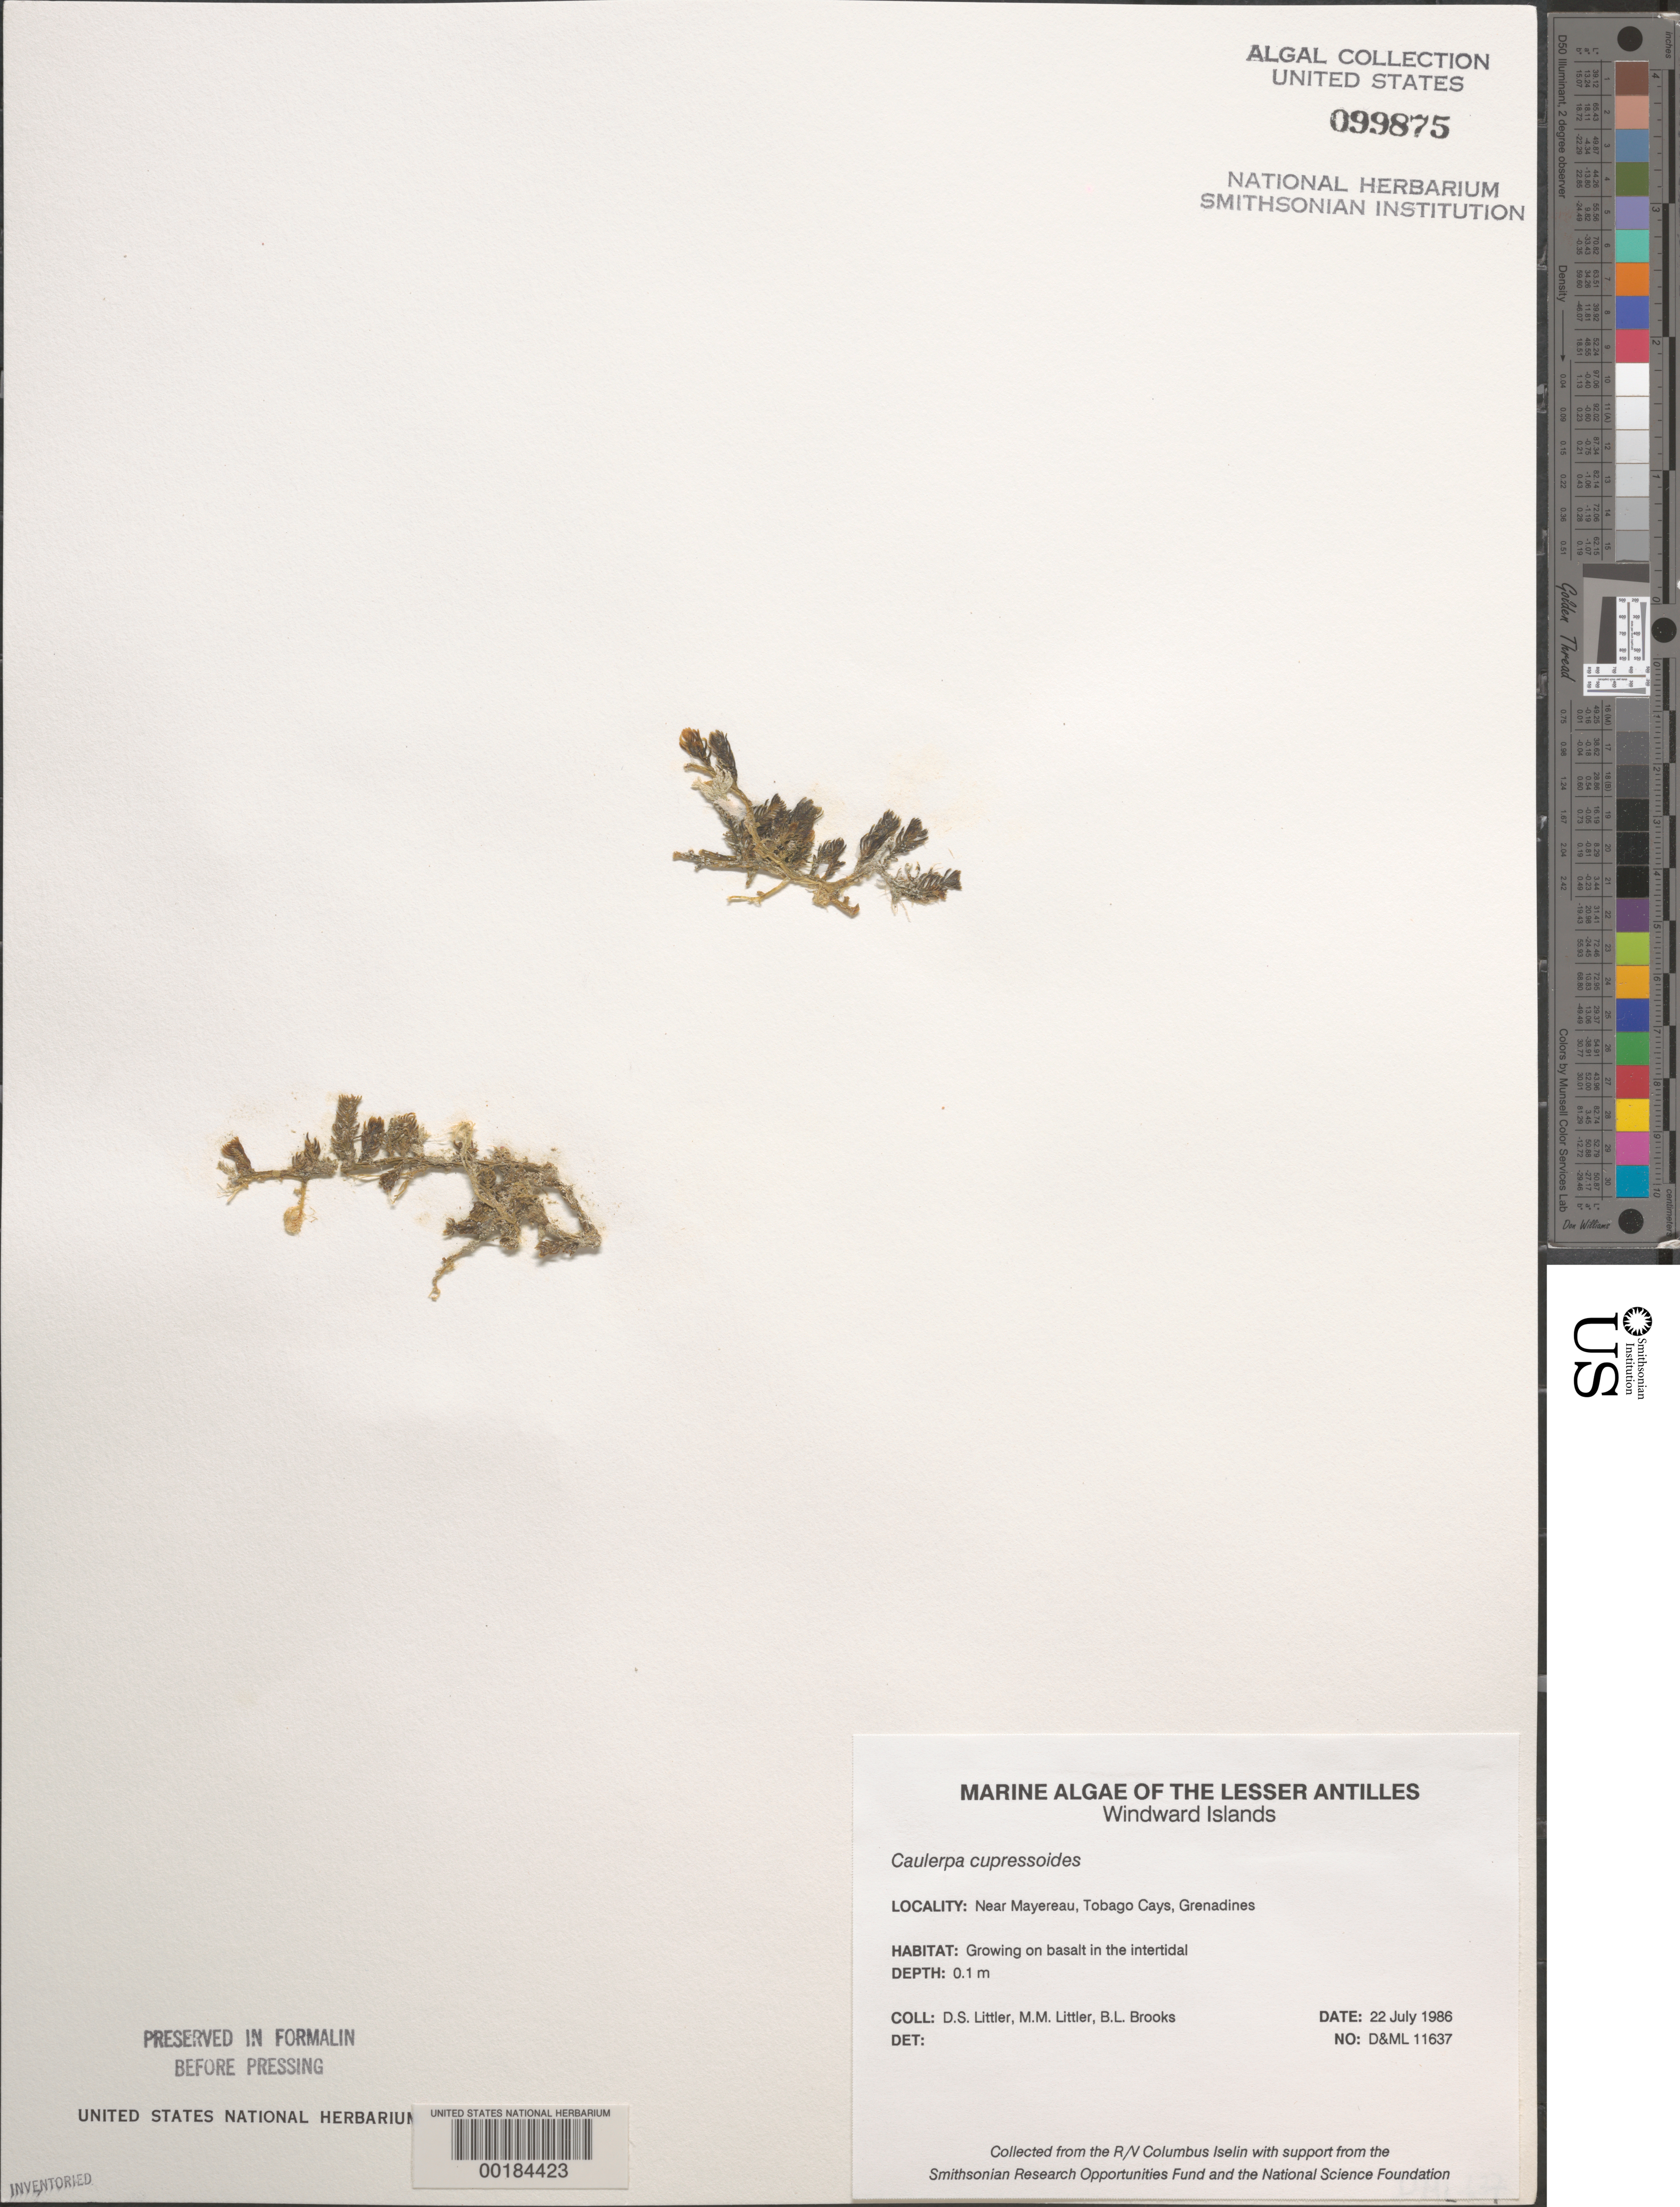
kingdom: Plantae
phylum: Chlorophyta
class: Ulvophyceae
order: Bryopsidales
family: Caulerpaceae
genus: Caulerpa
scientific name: Caulerpa cupressoides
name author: (Vahl) C. Agardh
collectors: D. S. Littler, M. M. Littler & B. Brooks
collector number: D&ML 11637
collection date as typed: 22 Jul 1986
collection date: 1986-07-22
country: St. Vincent - Grenadines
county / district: Grenadines Parish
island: Mayreau [Mayereau]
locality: Near Mayreau (Mayereau)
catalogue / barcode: US 99875